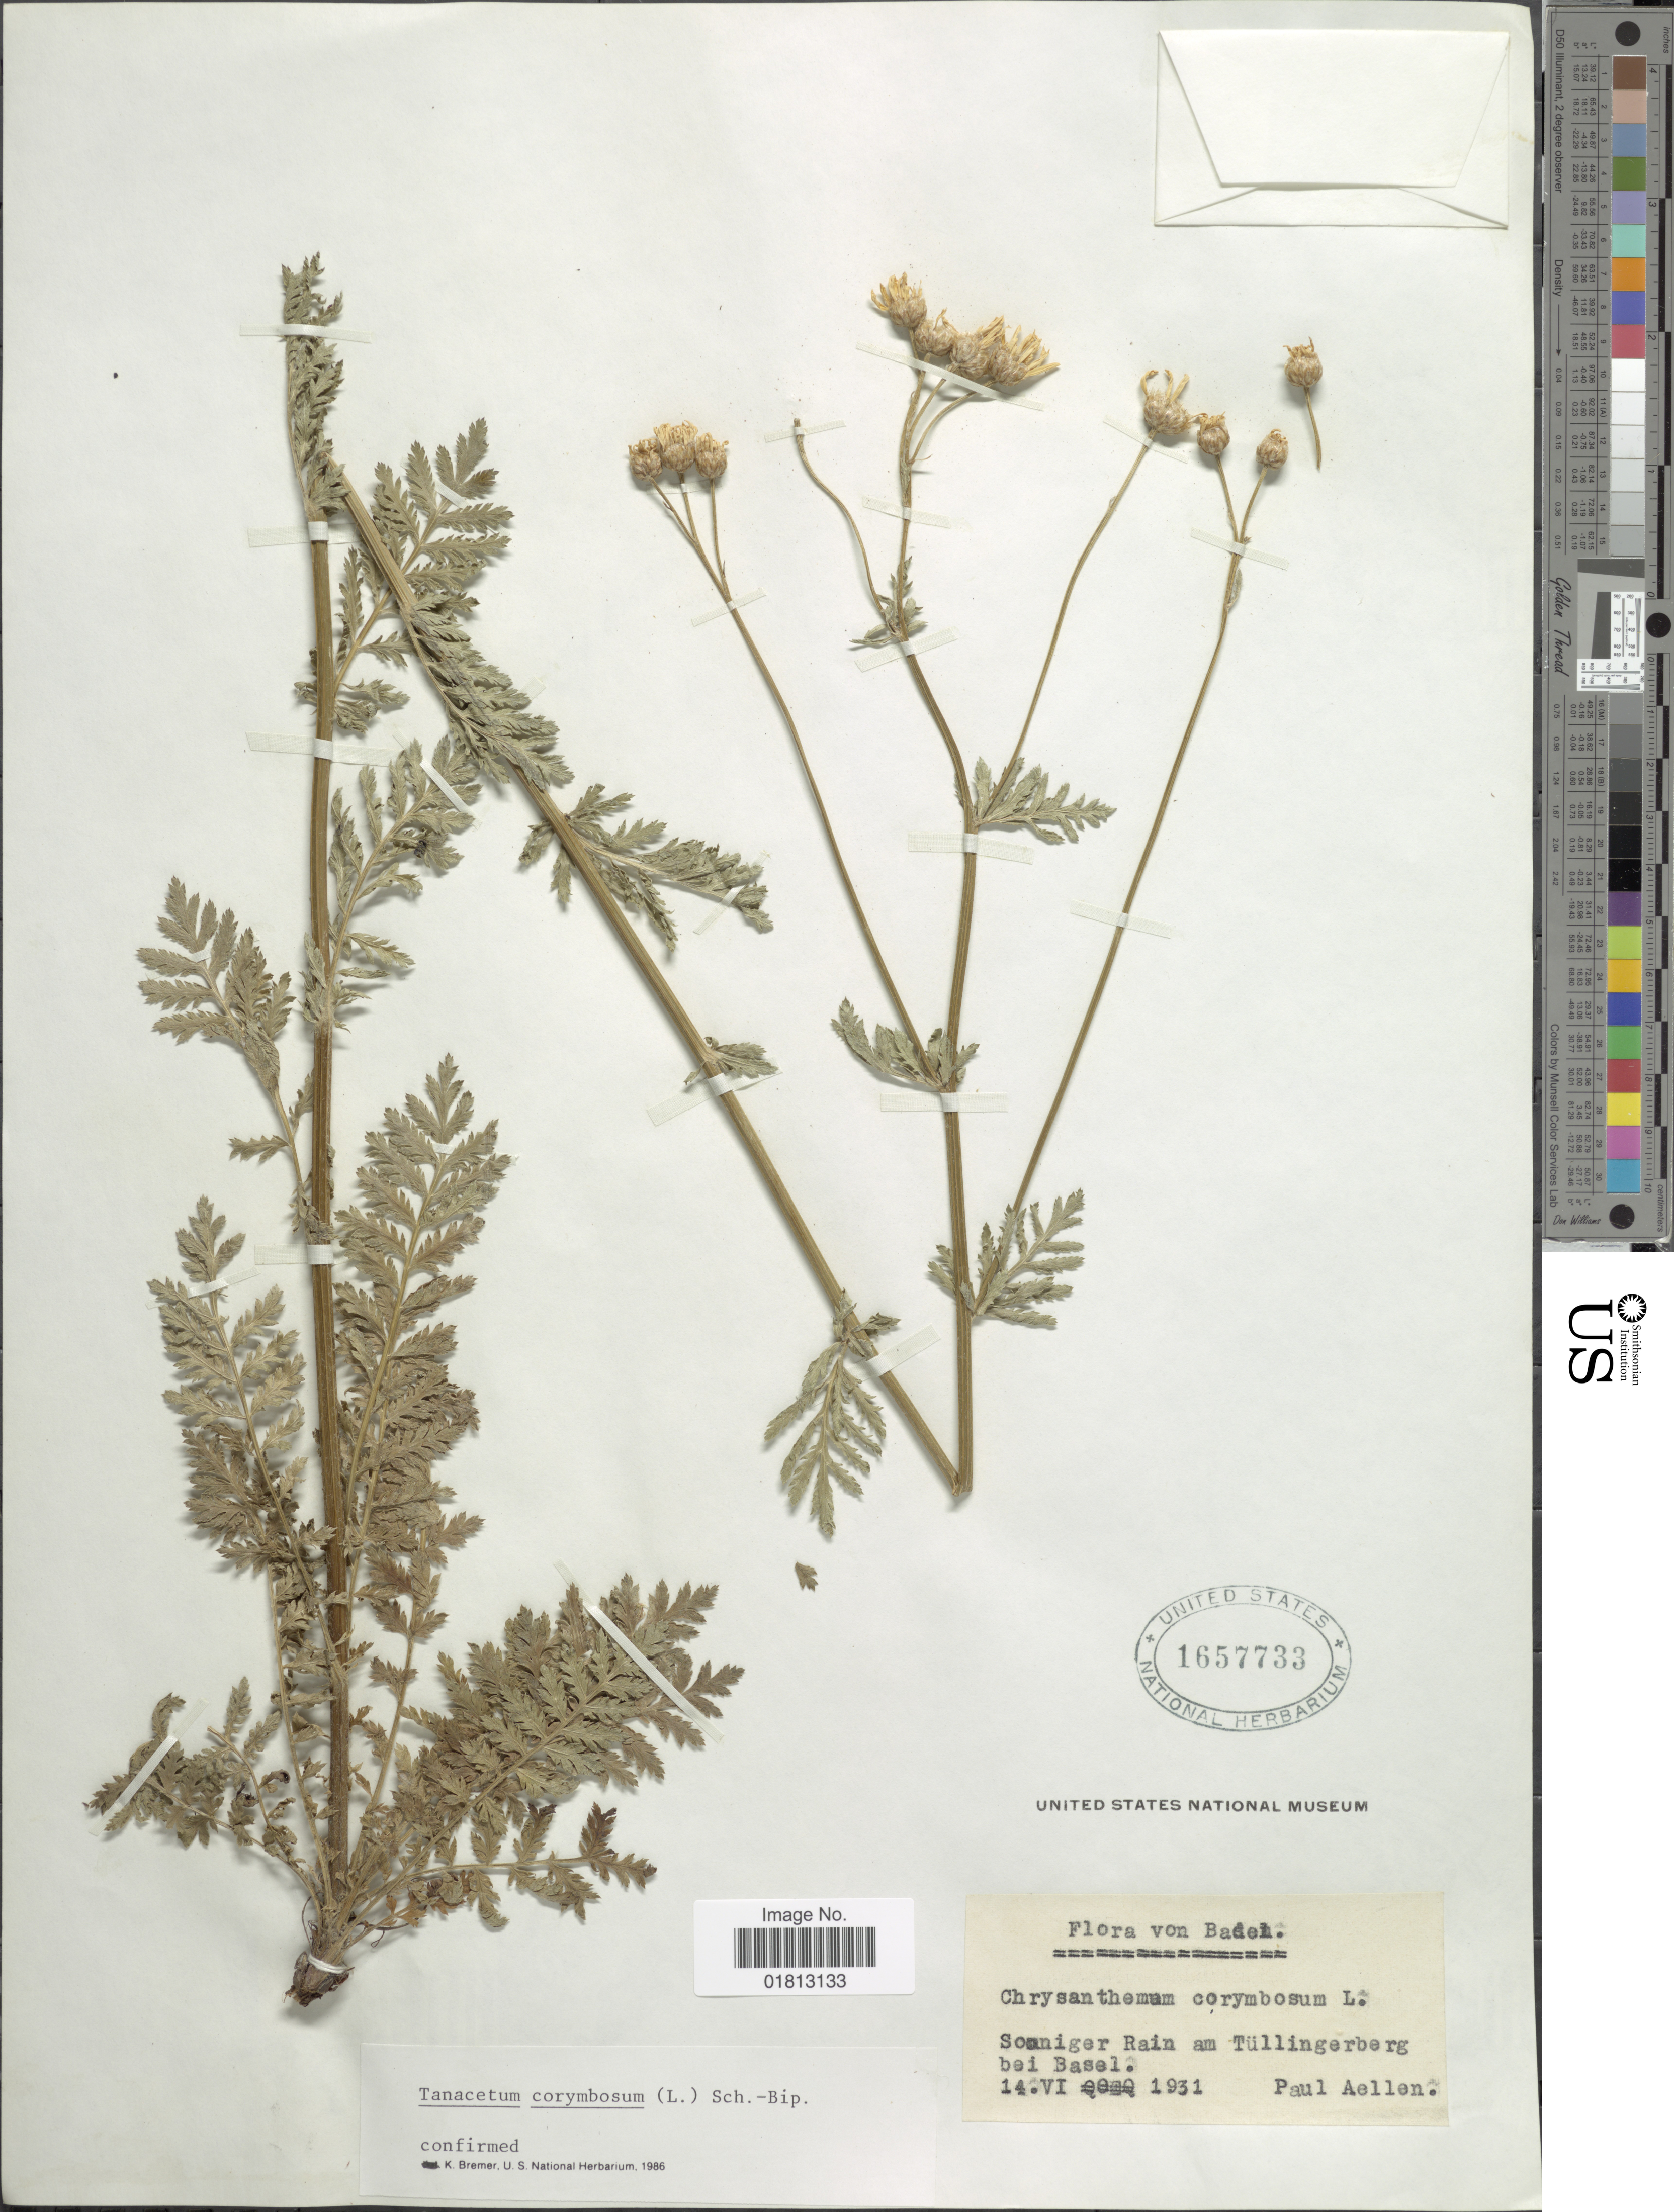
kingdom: Plantae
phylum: Tracheophyta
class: Magnoliopsida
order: Asterales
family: Asteraceae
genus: Tanacetum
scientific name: Tanacetum corymbosum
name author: (L.) Sch. Bip.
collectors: P. Aellen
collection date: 1931-06-14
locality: Sommiger Rain am Tullingerberg bei Basel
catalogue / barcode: US 1657733